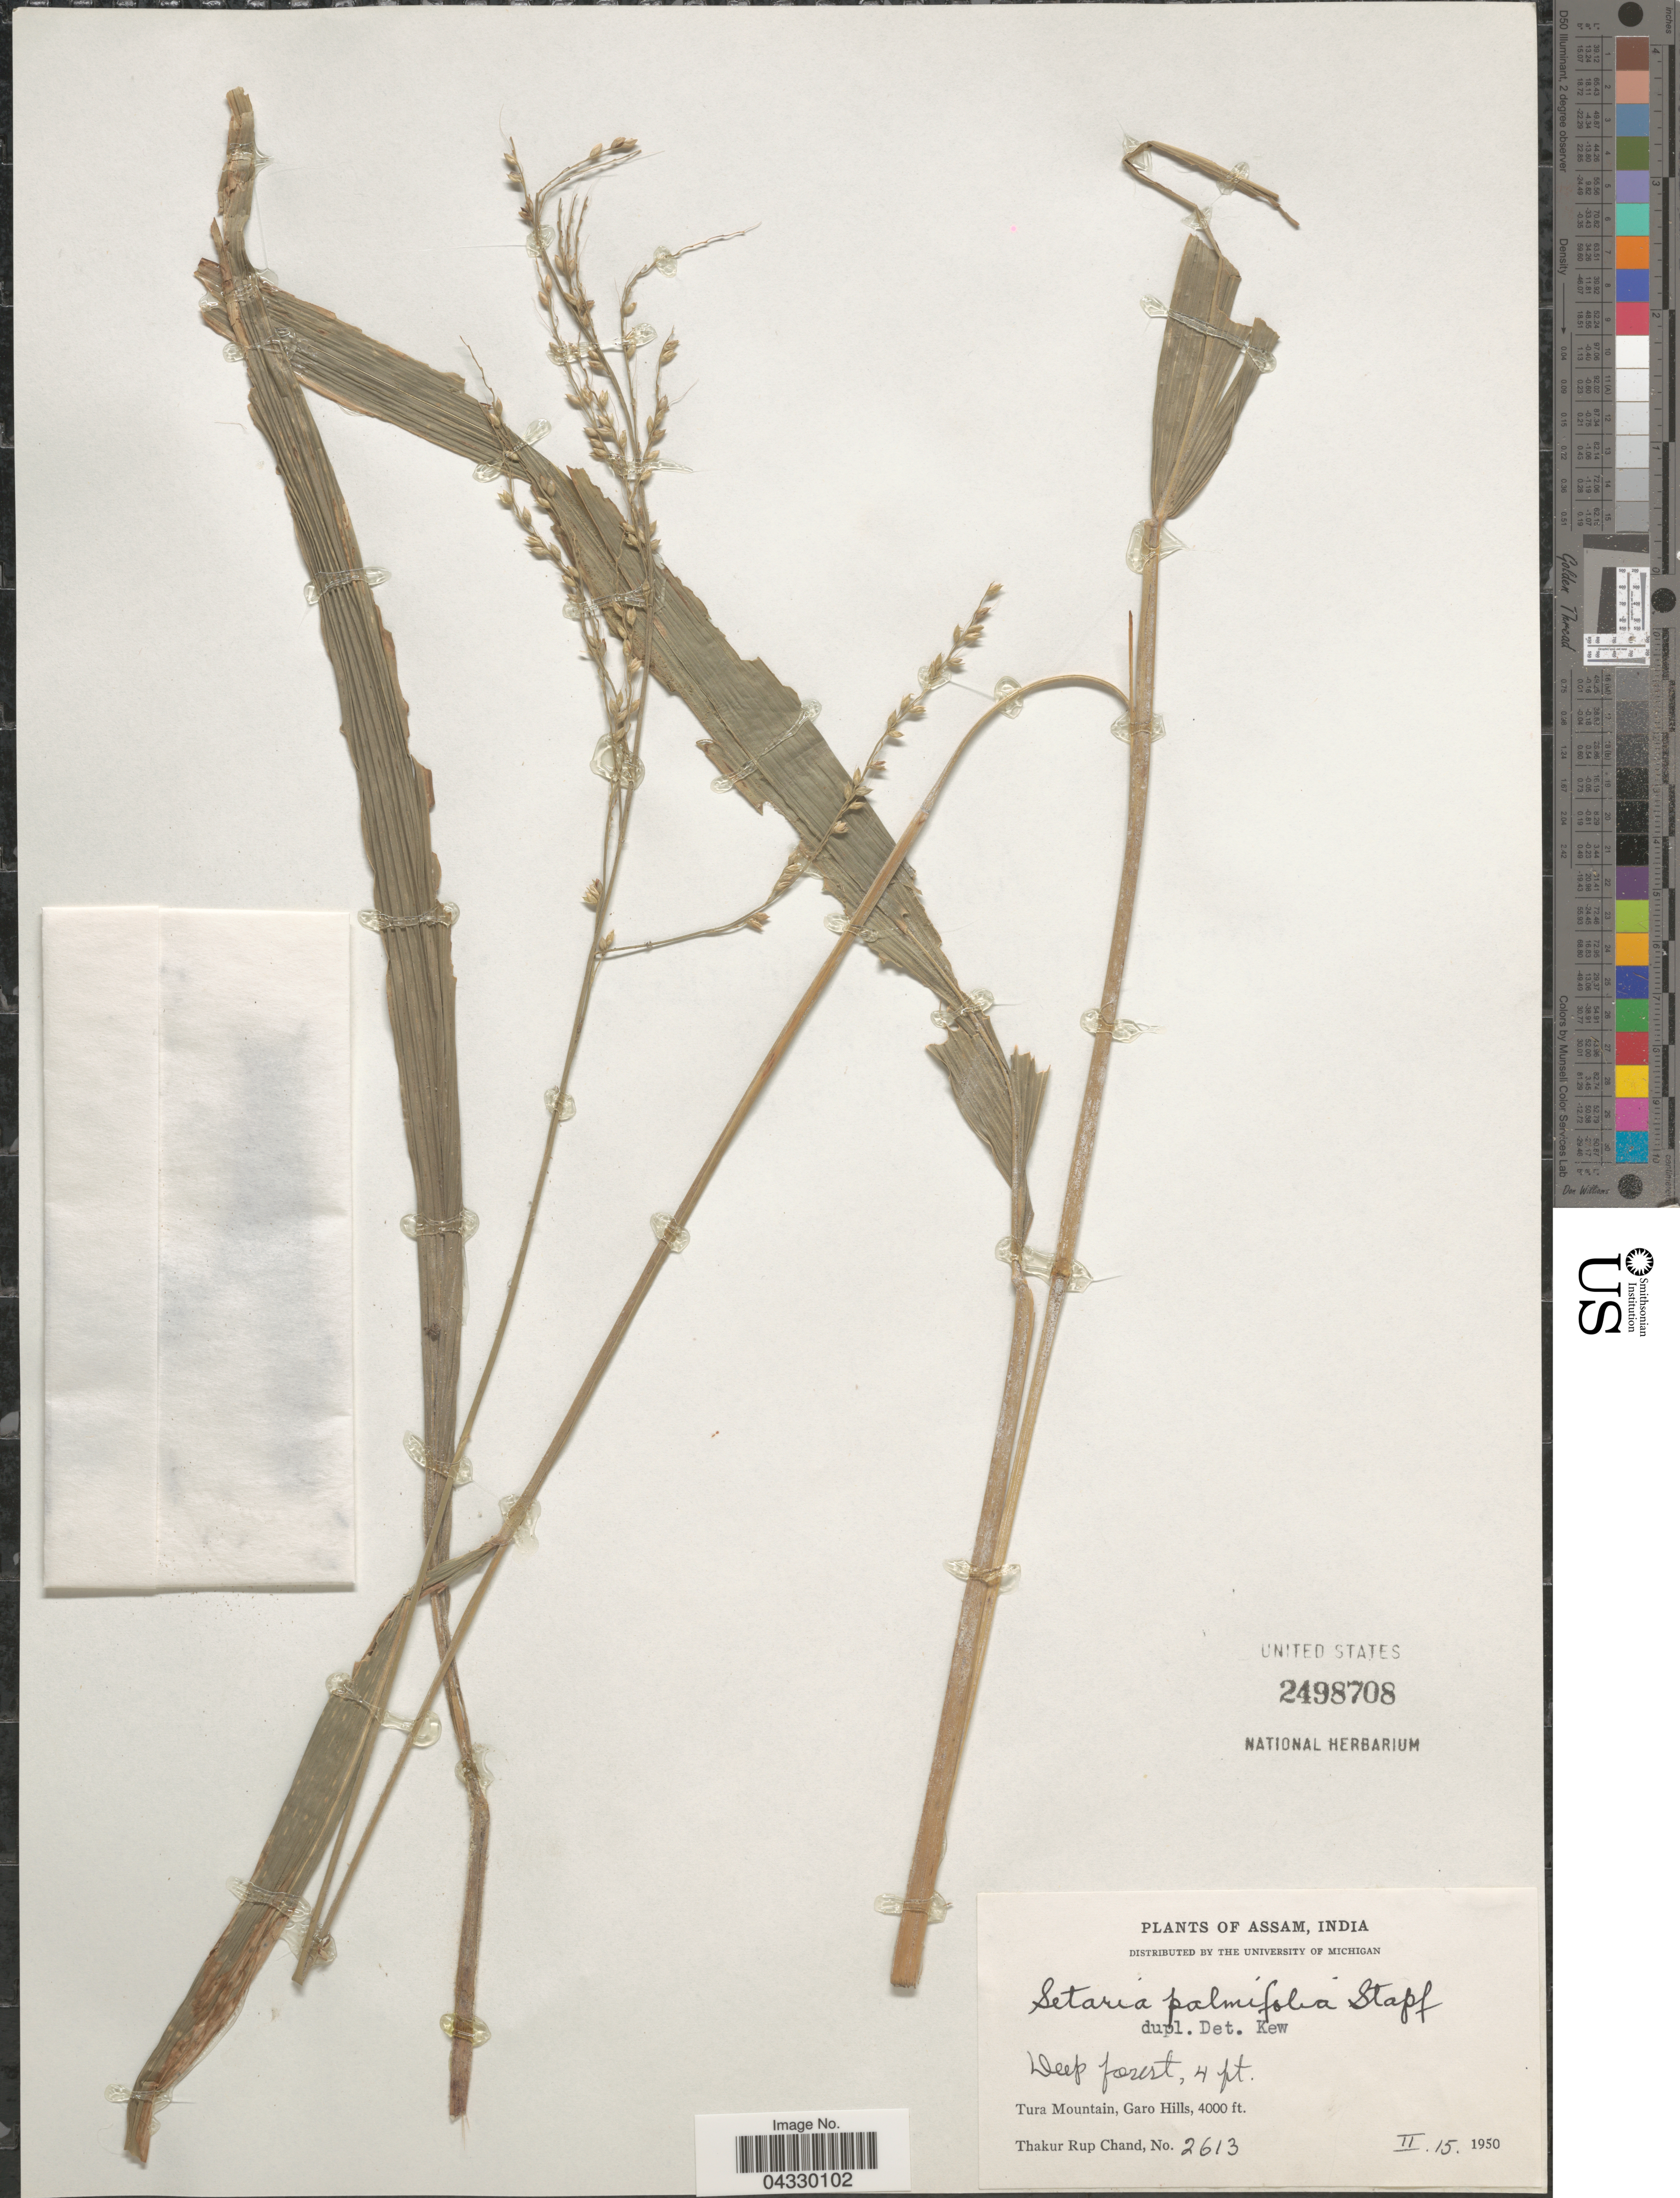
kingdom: Plantae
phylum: Tracheophyta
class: Liliopsida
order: Poales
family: Poaceae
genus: Setaria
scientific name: Setaria palmifolia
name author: (J. Koenig) Stapf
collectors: T. R. Chand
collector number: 2613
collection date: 1950-02-15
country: India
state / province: Meghalaya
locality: Tura Mountain, Garo Hills.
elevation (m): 1219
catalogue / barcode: US 2498708